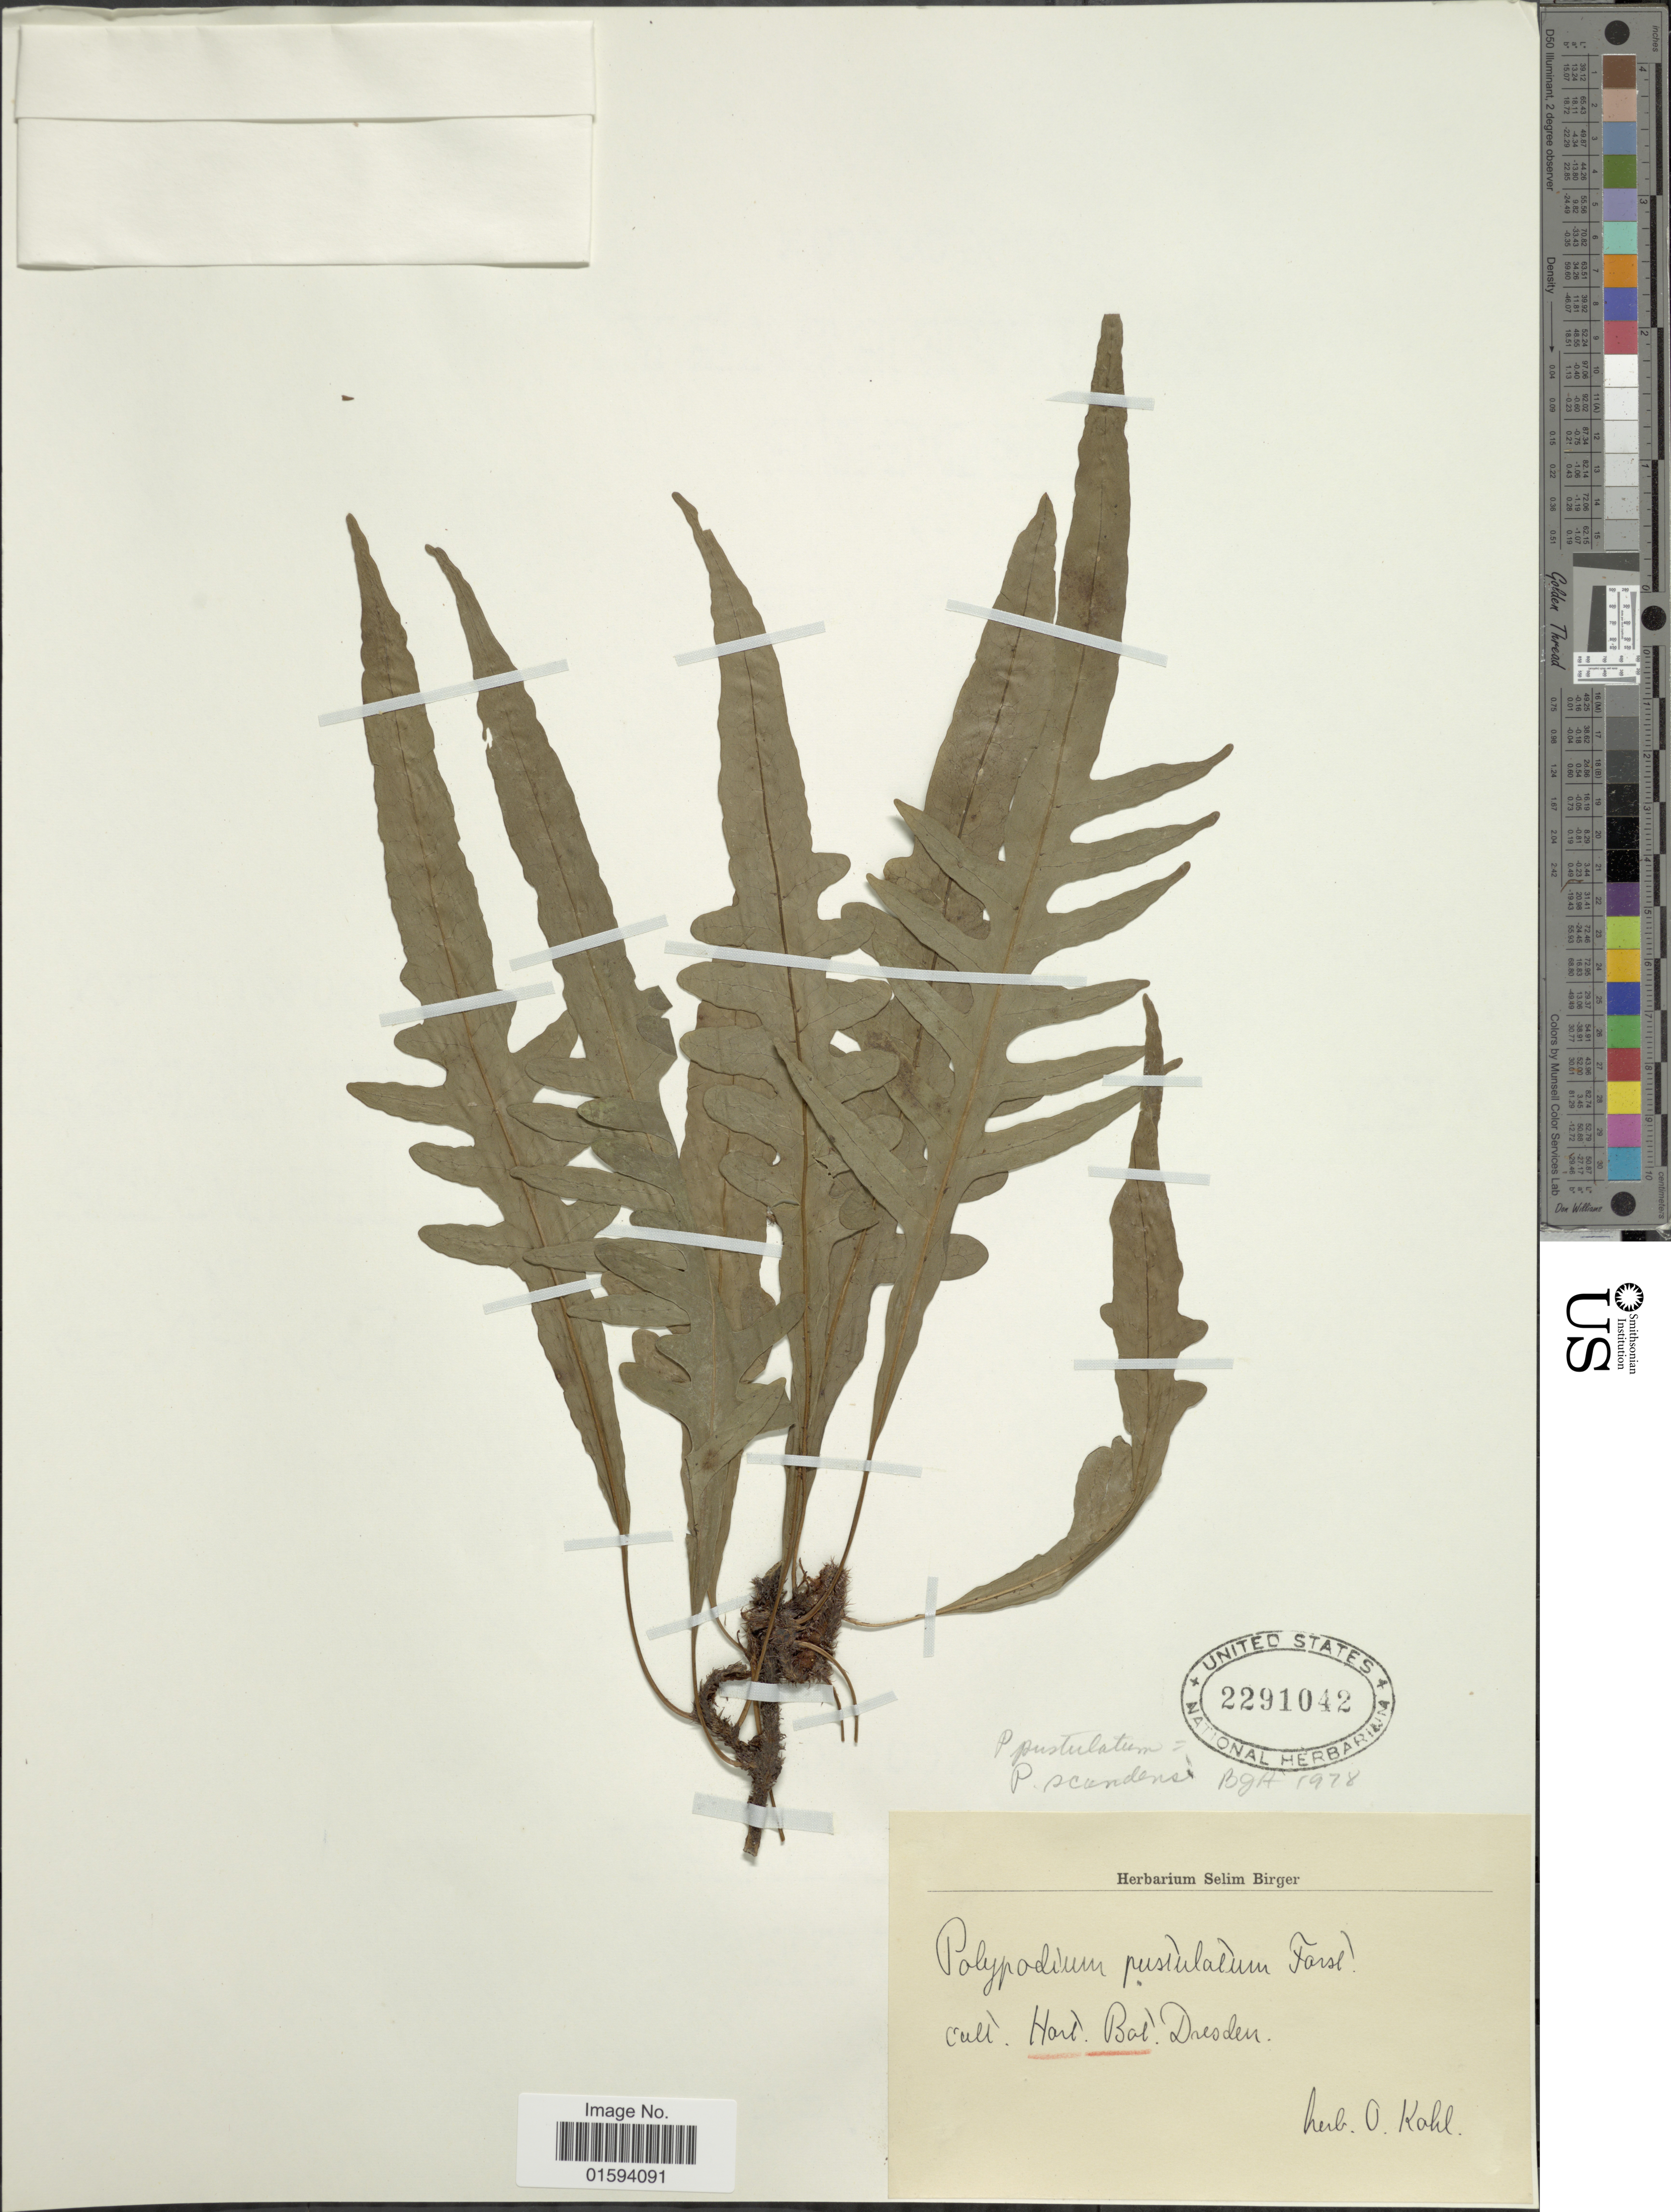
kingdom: Plantae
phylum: Tracheophyta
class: Polypodiopsida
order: Polypodiales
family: Polypodiaceae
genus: Polypodium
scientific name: Polypodium pustulatum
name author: G. Forst.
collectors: O. Kohl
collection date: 1978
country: Germany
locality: Hort, Bot. Dresden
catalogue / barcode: US 2291042